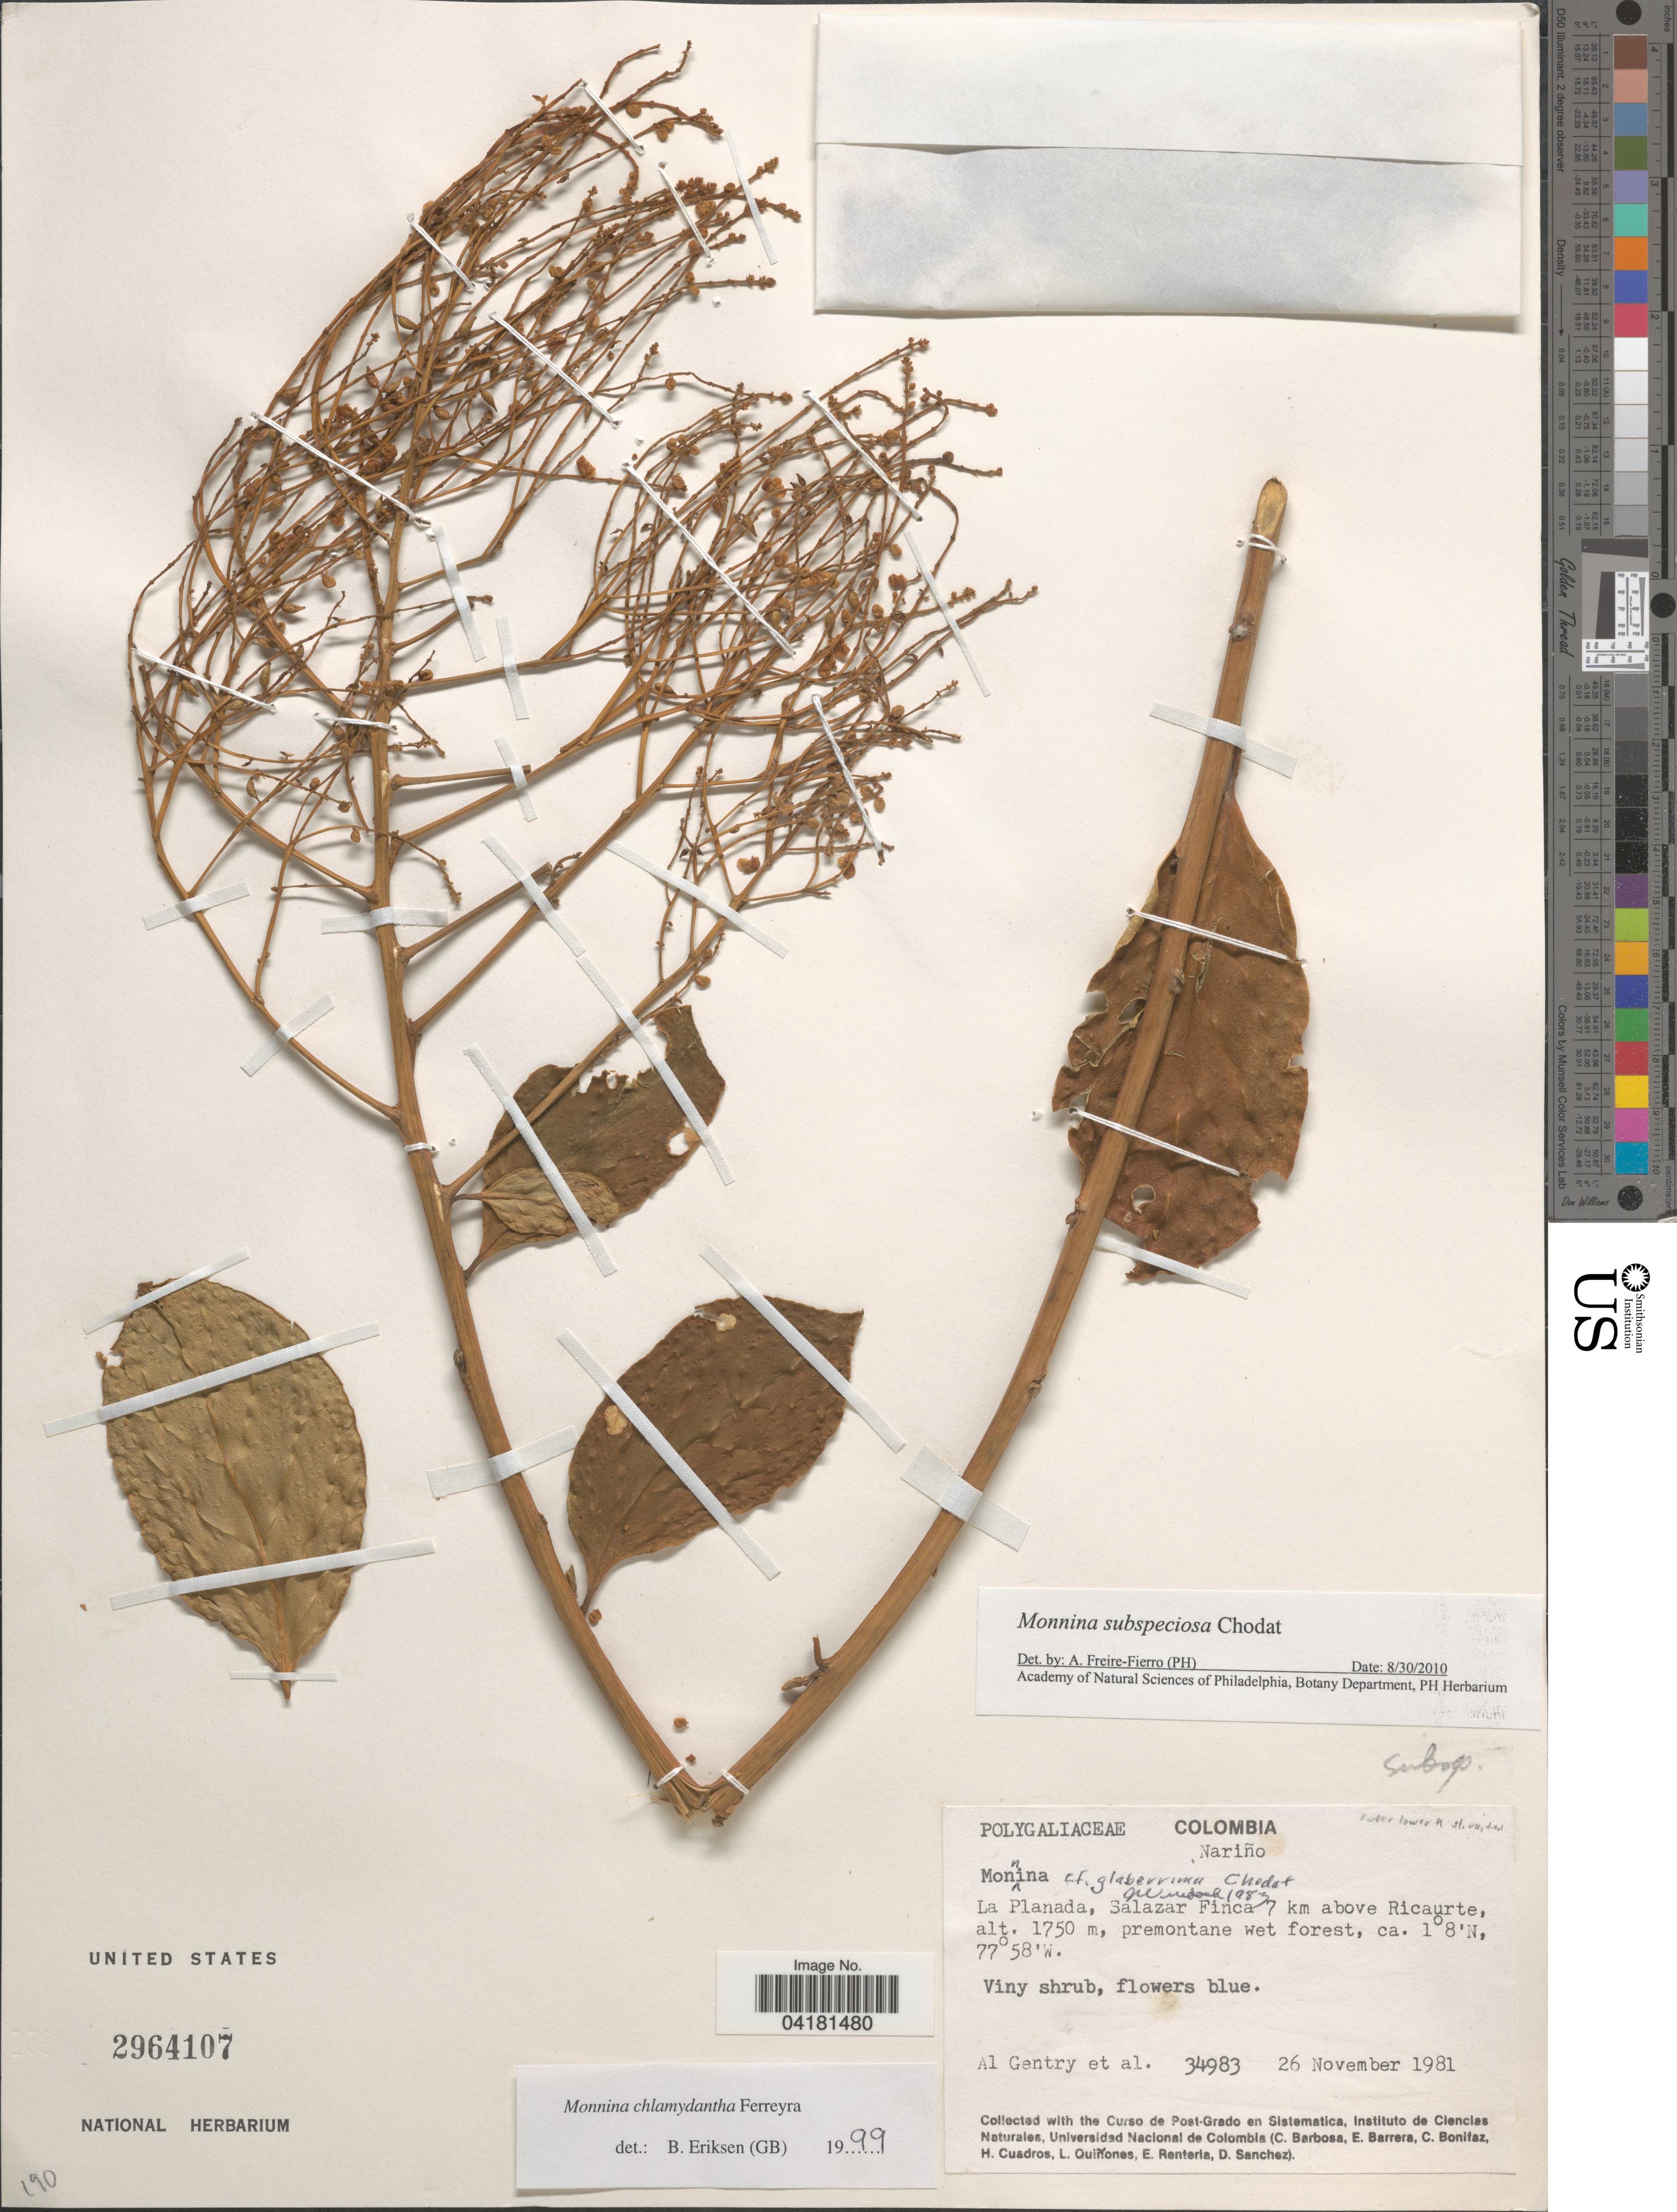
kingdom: Plantae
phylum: Tracheophyta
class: Magnoliopsida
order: Fabales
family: Polygalaceae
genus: Monnina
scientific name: Monnina subspeciosa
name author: Chodat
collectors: A. H. Gentry, C. E. Barbosa, E. Barrera, C. Bonifaz & et al.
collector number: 34983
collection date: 1981-11-26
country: Colombia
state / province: Nariño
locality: La Planada, Salazar Finca 7 km above Ricaurte.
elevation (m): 1750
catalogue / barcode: US 2964107